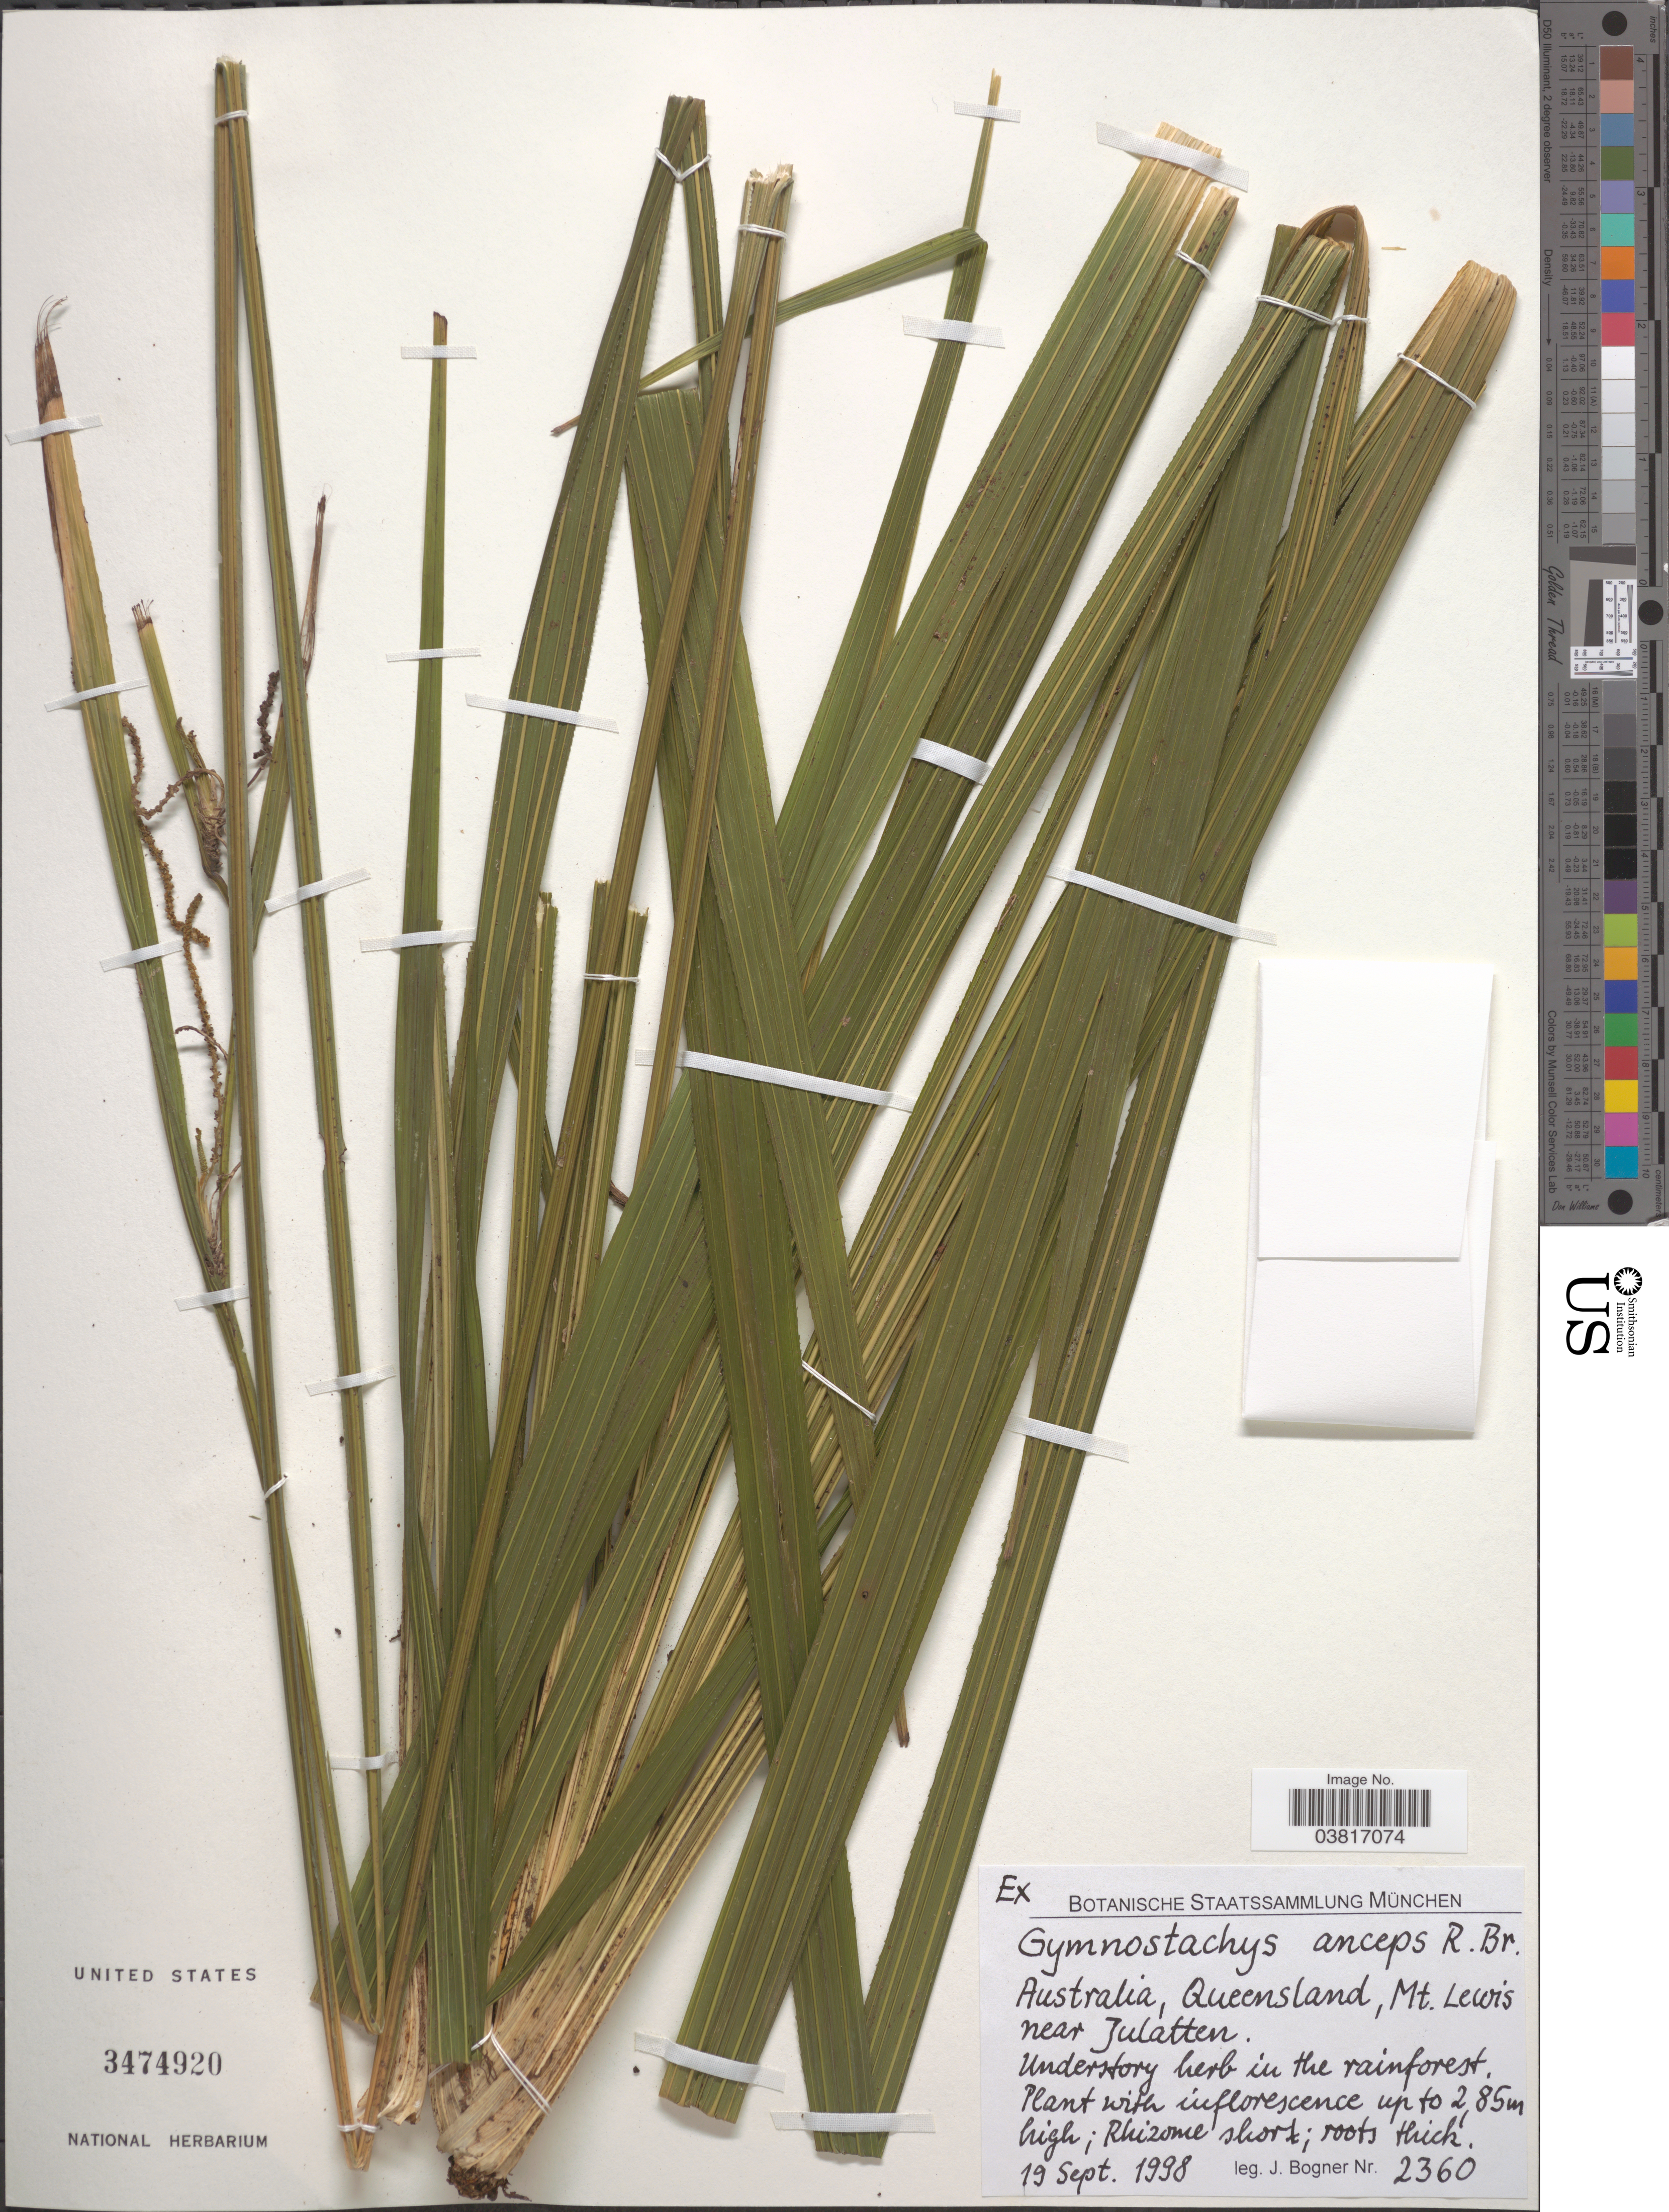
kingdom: Plantae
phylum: Tracheophyta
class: Liliopsida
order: Alismatales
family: Araceae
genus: Gymnostachys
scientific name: Gymnostachys anceps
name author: R. Br.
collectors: J. Bogner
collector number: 2360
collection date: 1998-09-19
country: Australia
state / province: Queensland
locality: Mt. Lewis near Julatten.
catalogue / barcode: US 3474920